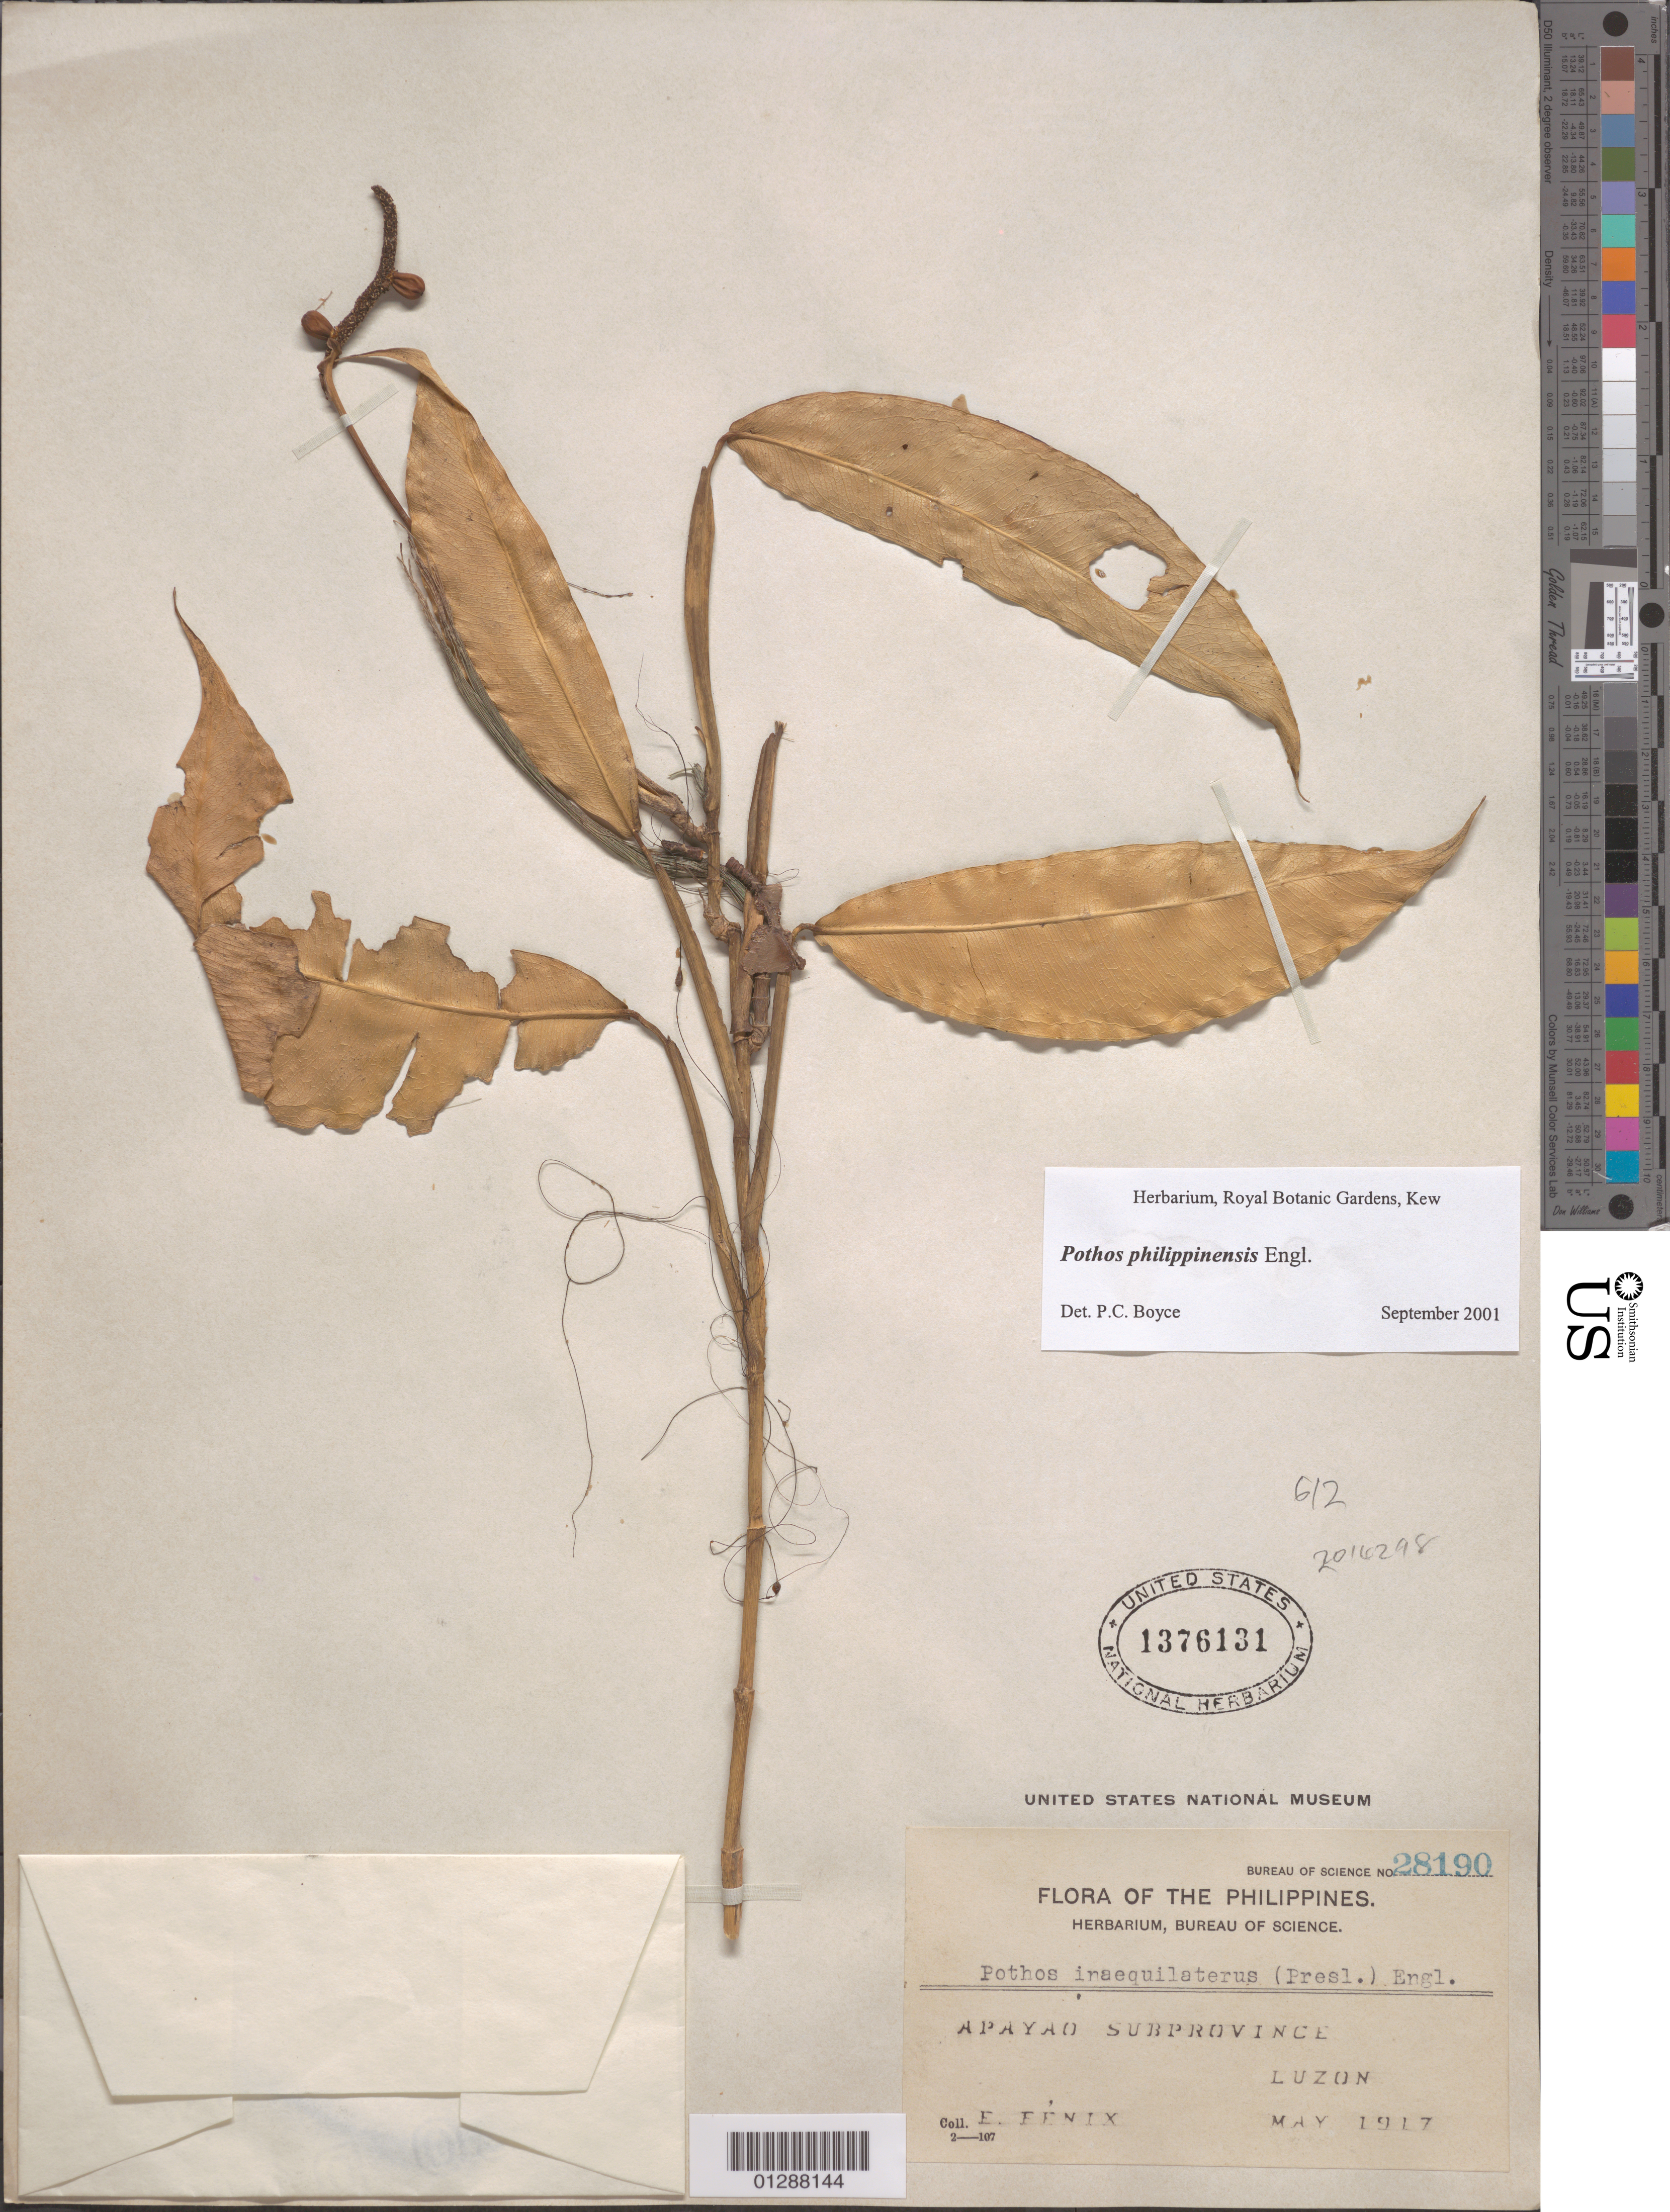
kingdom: Plantae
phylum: Tracheophyta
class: Liliopsida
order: Alismatales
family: Araceae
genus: Pothos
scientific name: Pothos philippinensis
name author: Engl.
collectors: E. Fenix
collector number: Bureau of Science 28190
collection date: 1917-05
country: Philippines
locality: Apayao Subprovince. Luzon.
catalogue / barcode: US 1376131